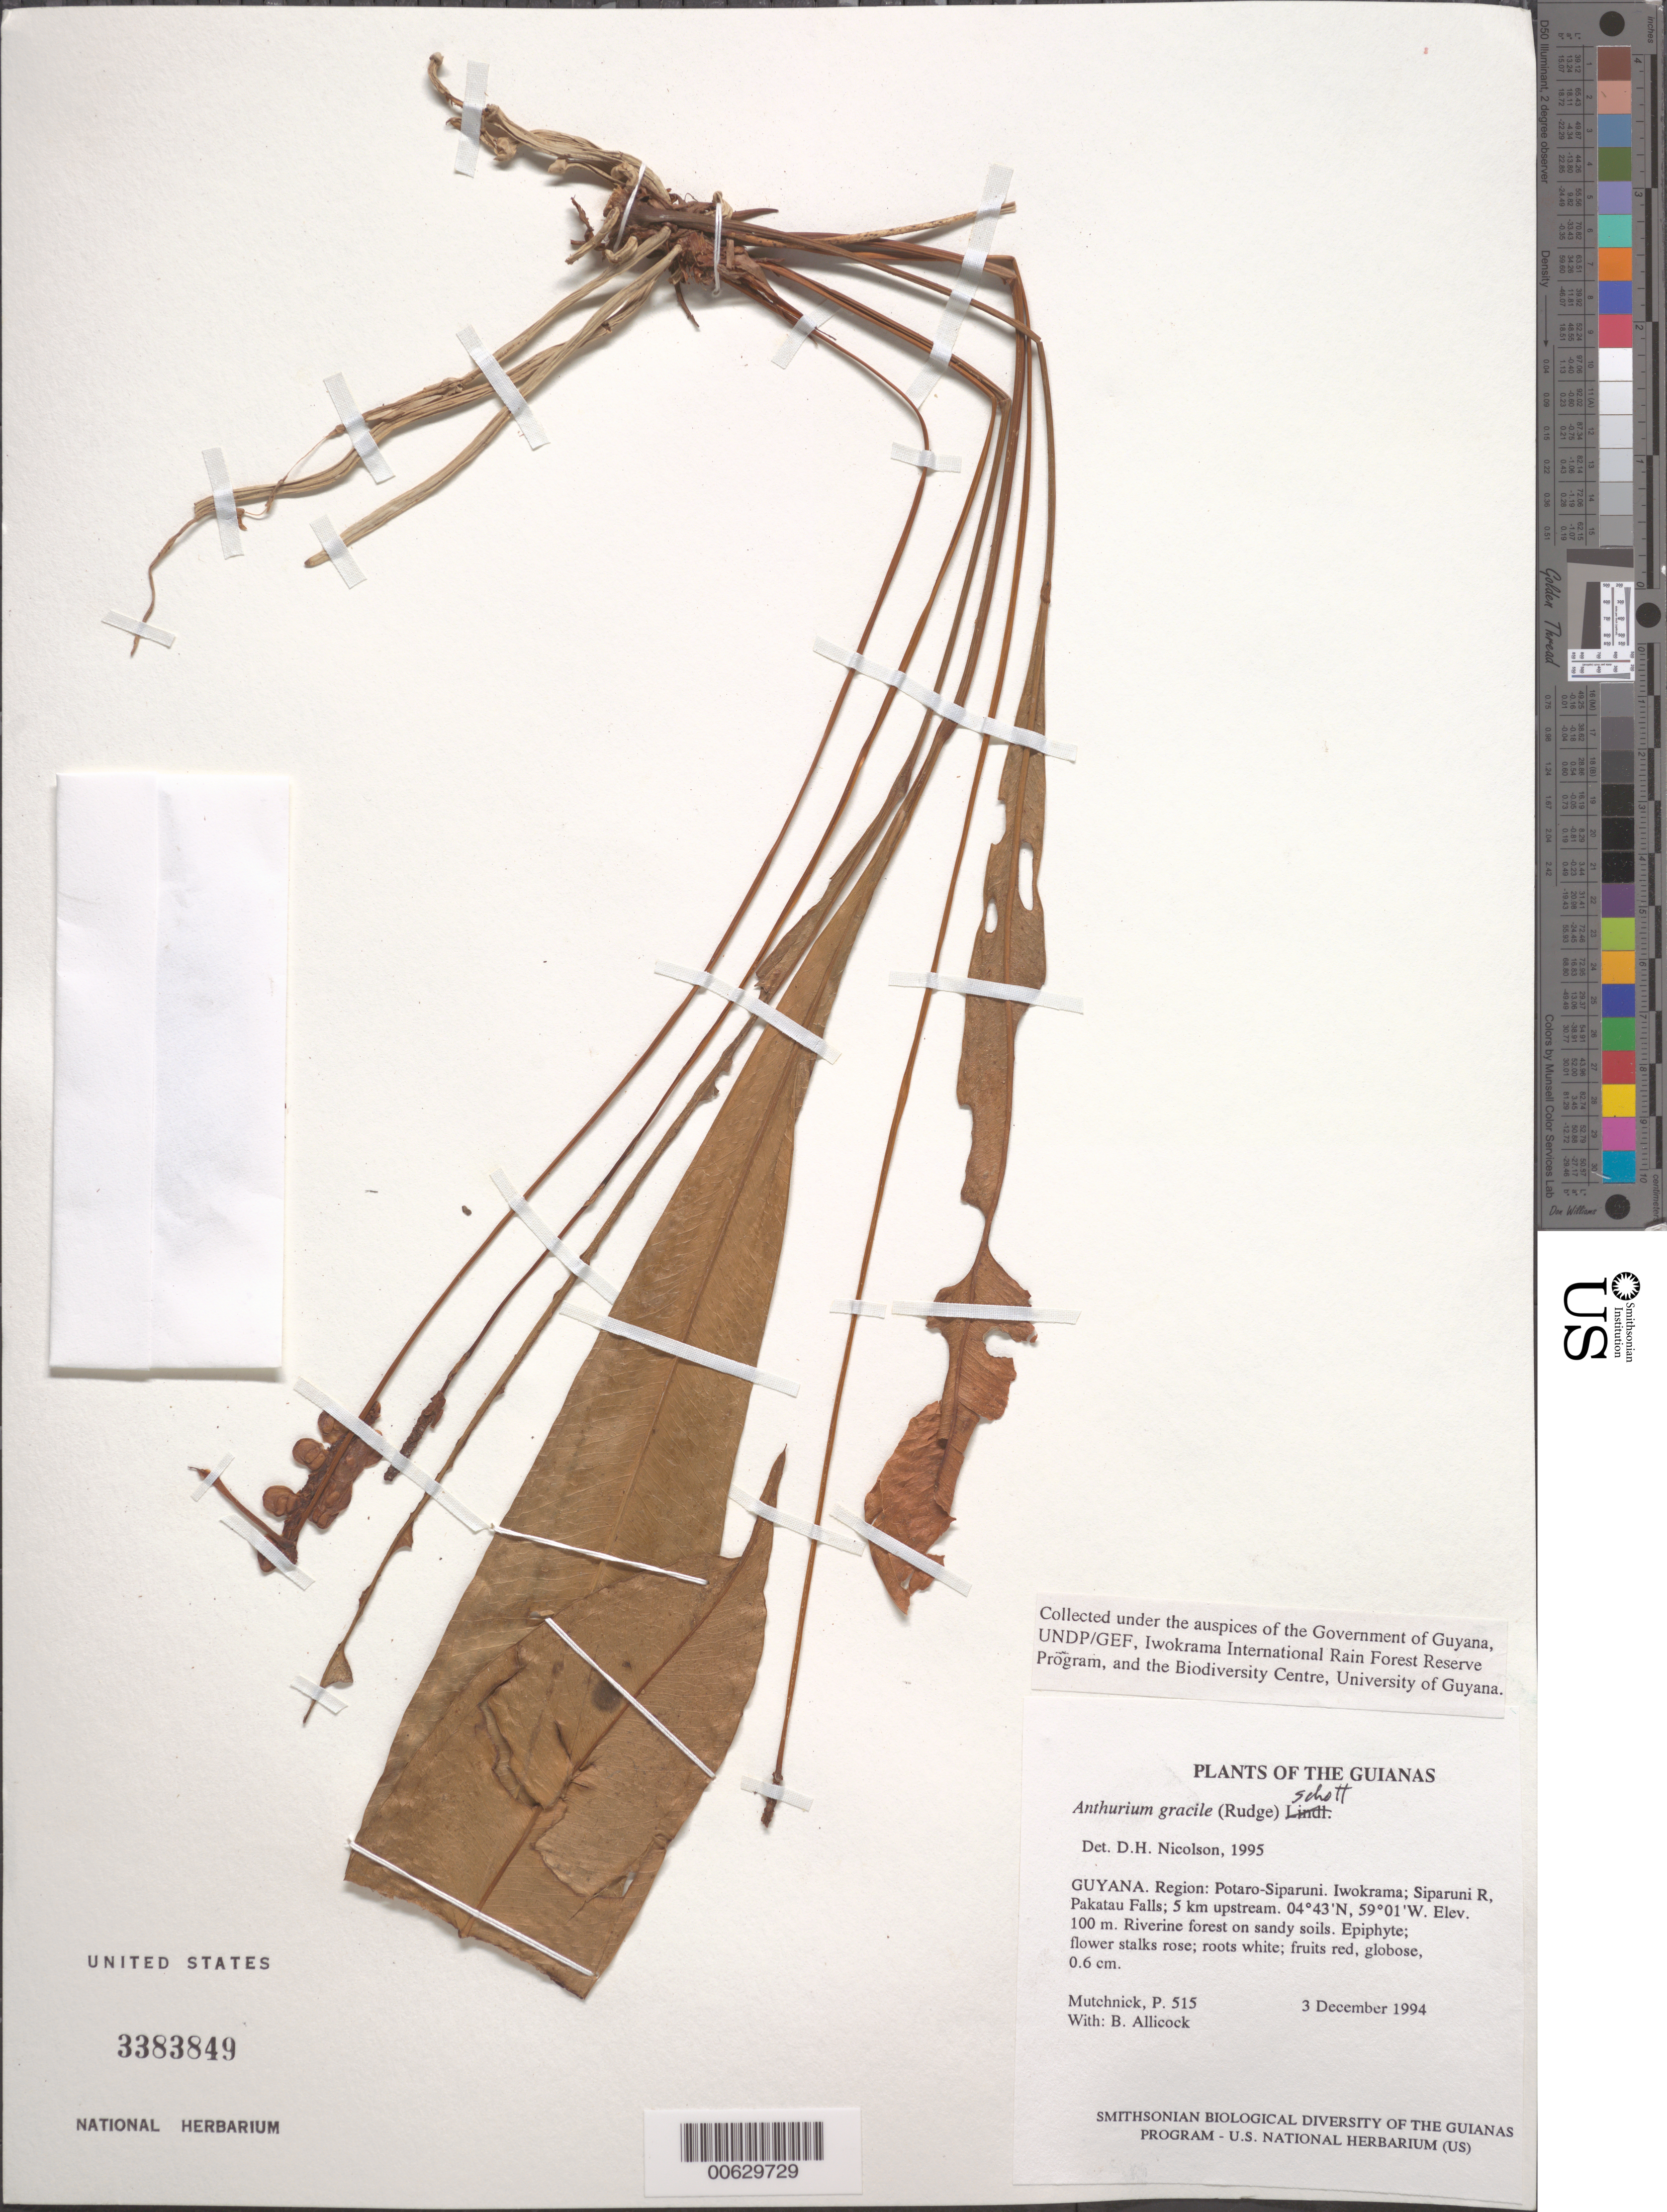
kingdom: Plantae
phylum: Tracheophyta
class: Liliopsida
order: Alismatales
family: Araceae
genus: Anthurium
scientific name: Anthurium gracile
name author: (Rudge) Schott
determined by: Nicolson, Dan H.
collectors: P. Mutchnick & B. Allicock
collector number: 515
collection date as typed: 3 December 1994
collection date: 1994-12-03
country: Guyana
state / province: Potaro-Siparuni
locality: Iwokrama; Siparuni R, Pakatau Falls; 5 km upstream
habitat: Riverine forest on sandy soils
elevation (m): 100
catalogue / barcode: US 3383849